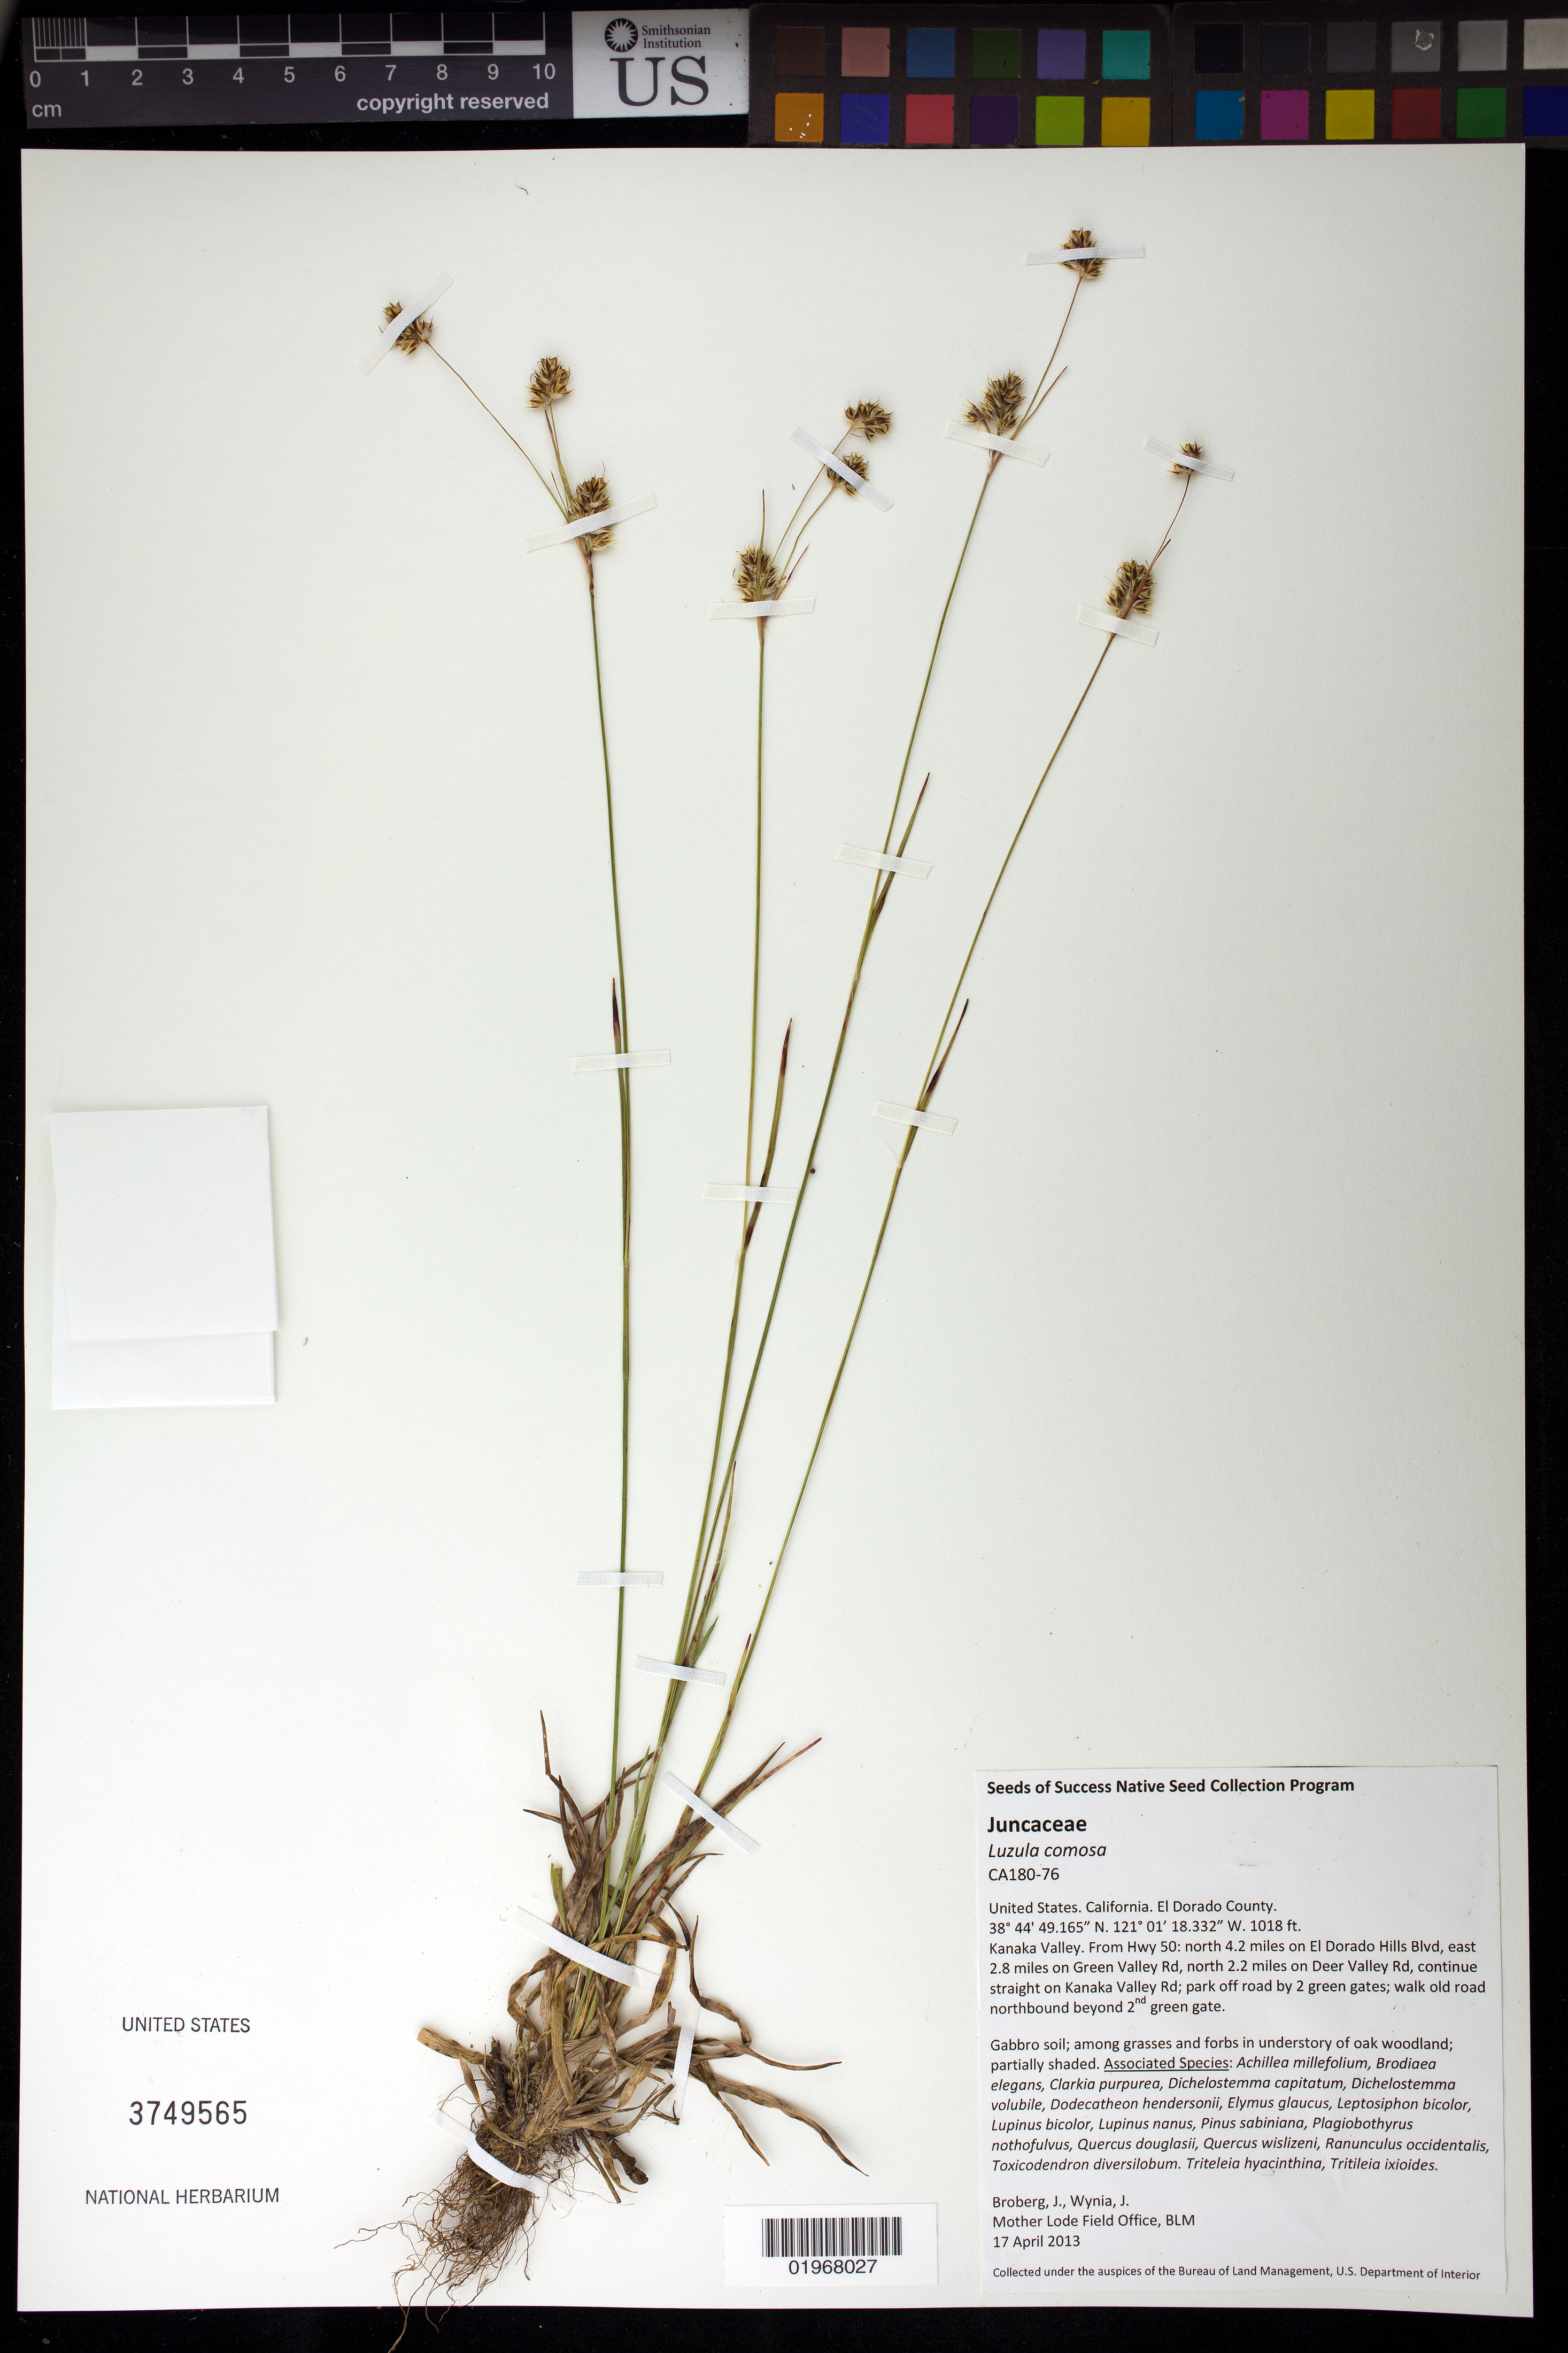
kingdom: Plantae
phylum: Tracheophyta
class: Liliopsida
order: Poales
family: Juncaceae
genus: Luzula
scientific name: Luzula comosa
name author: E. Mey.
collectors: J. Broberg & J. Wynia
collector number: CA180-76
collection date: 2013-04-17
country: United States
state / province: California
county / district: El Dorado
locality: Kanaka Valley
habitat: Gabbro soil, among grasses and forbs in understory of oak woodland, partially shaded.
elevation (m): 310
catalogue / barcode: US 3749565